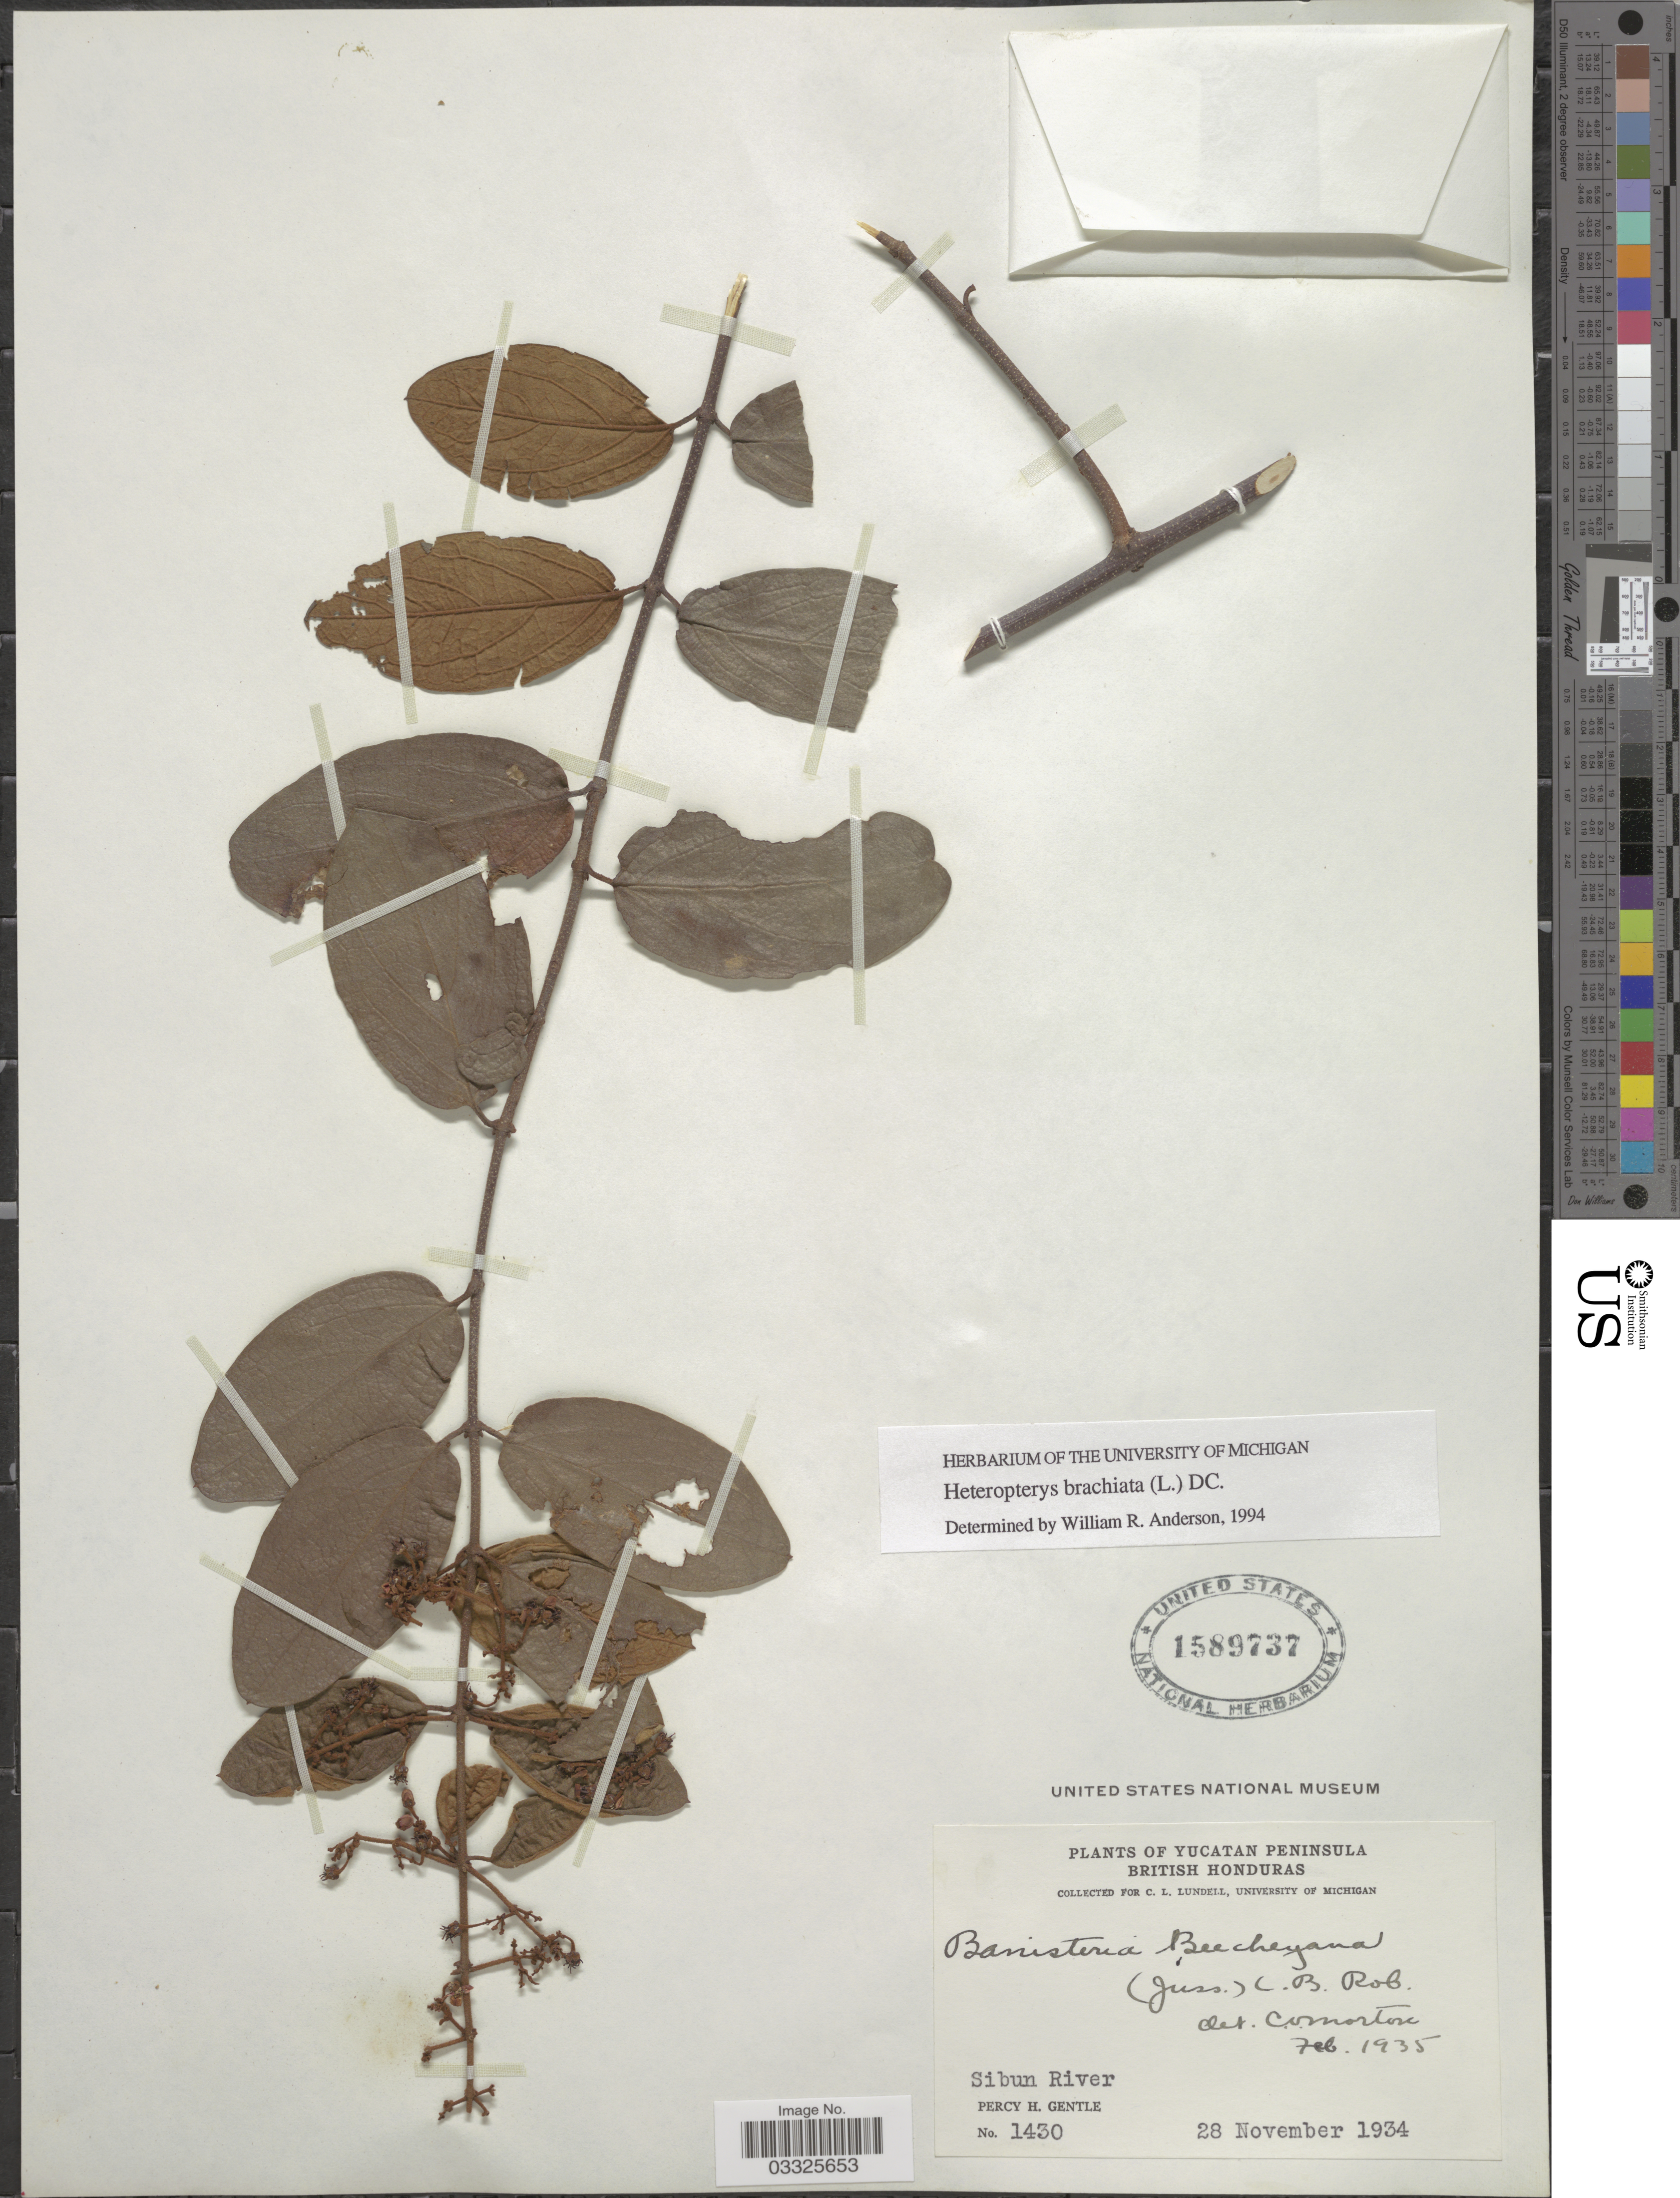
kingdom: Plantae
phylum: Tracheophyta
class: Magnoliopsida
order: Malpighiales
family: Malpighiaceae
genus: Heteropterys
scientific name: Heteropterys brachiata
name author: (L.) DC.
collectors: P. H. Gentle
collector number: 1430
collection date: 1934-11-28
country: Belize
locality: Yucatan Peninsula, British Honduras. Sibun River.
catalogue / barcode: US 1589737